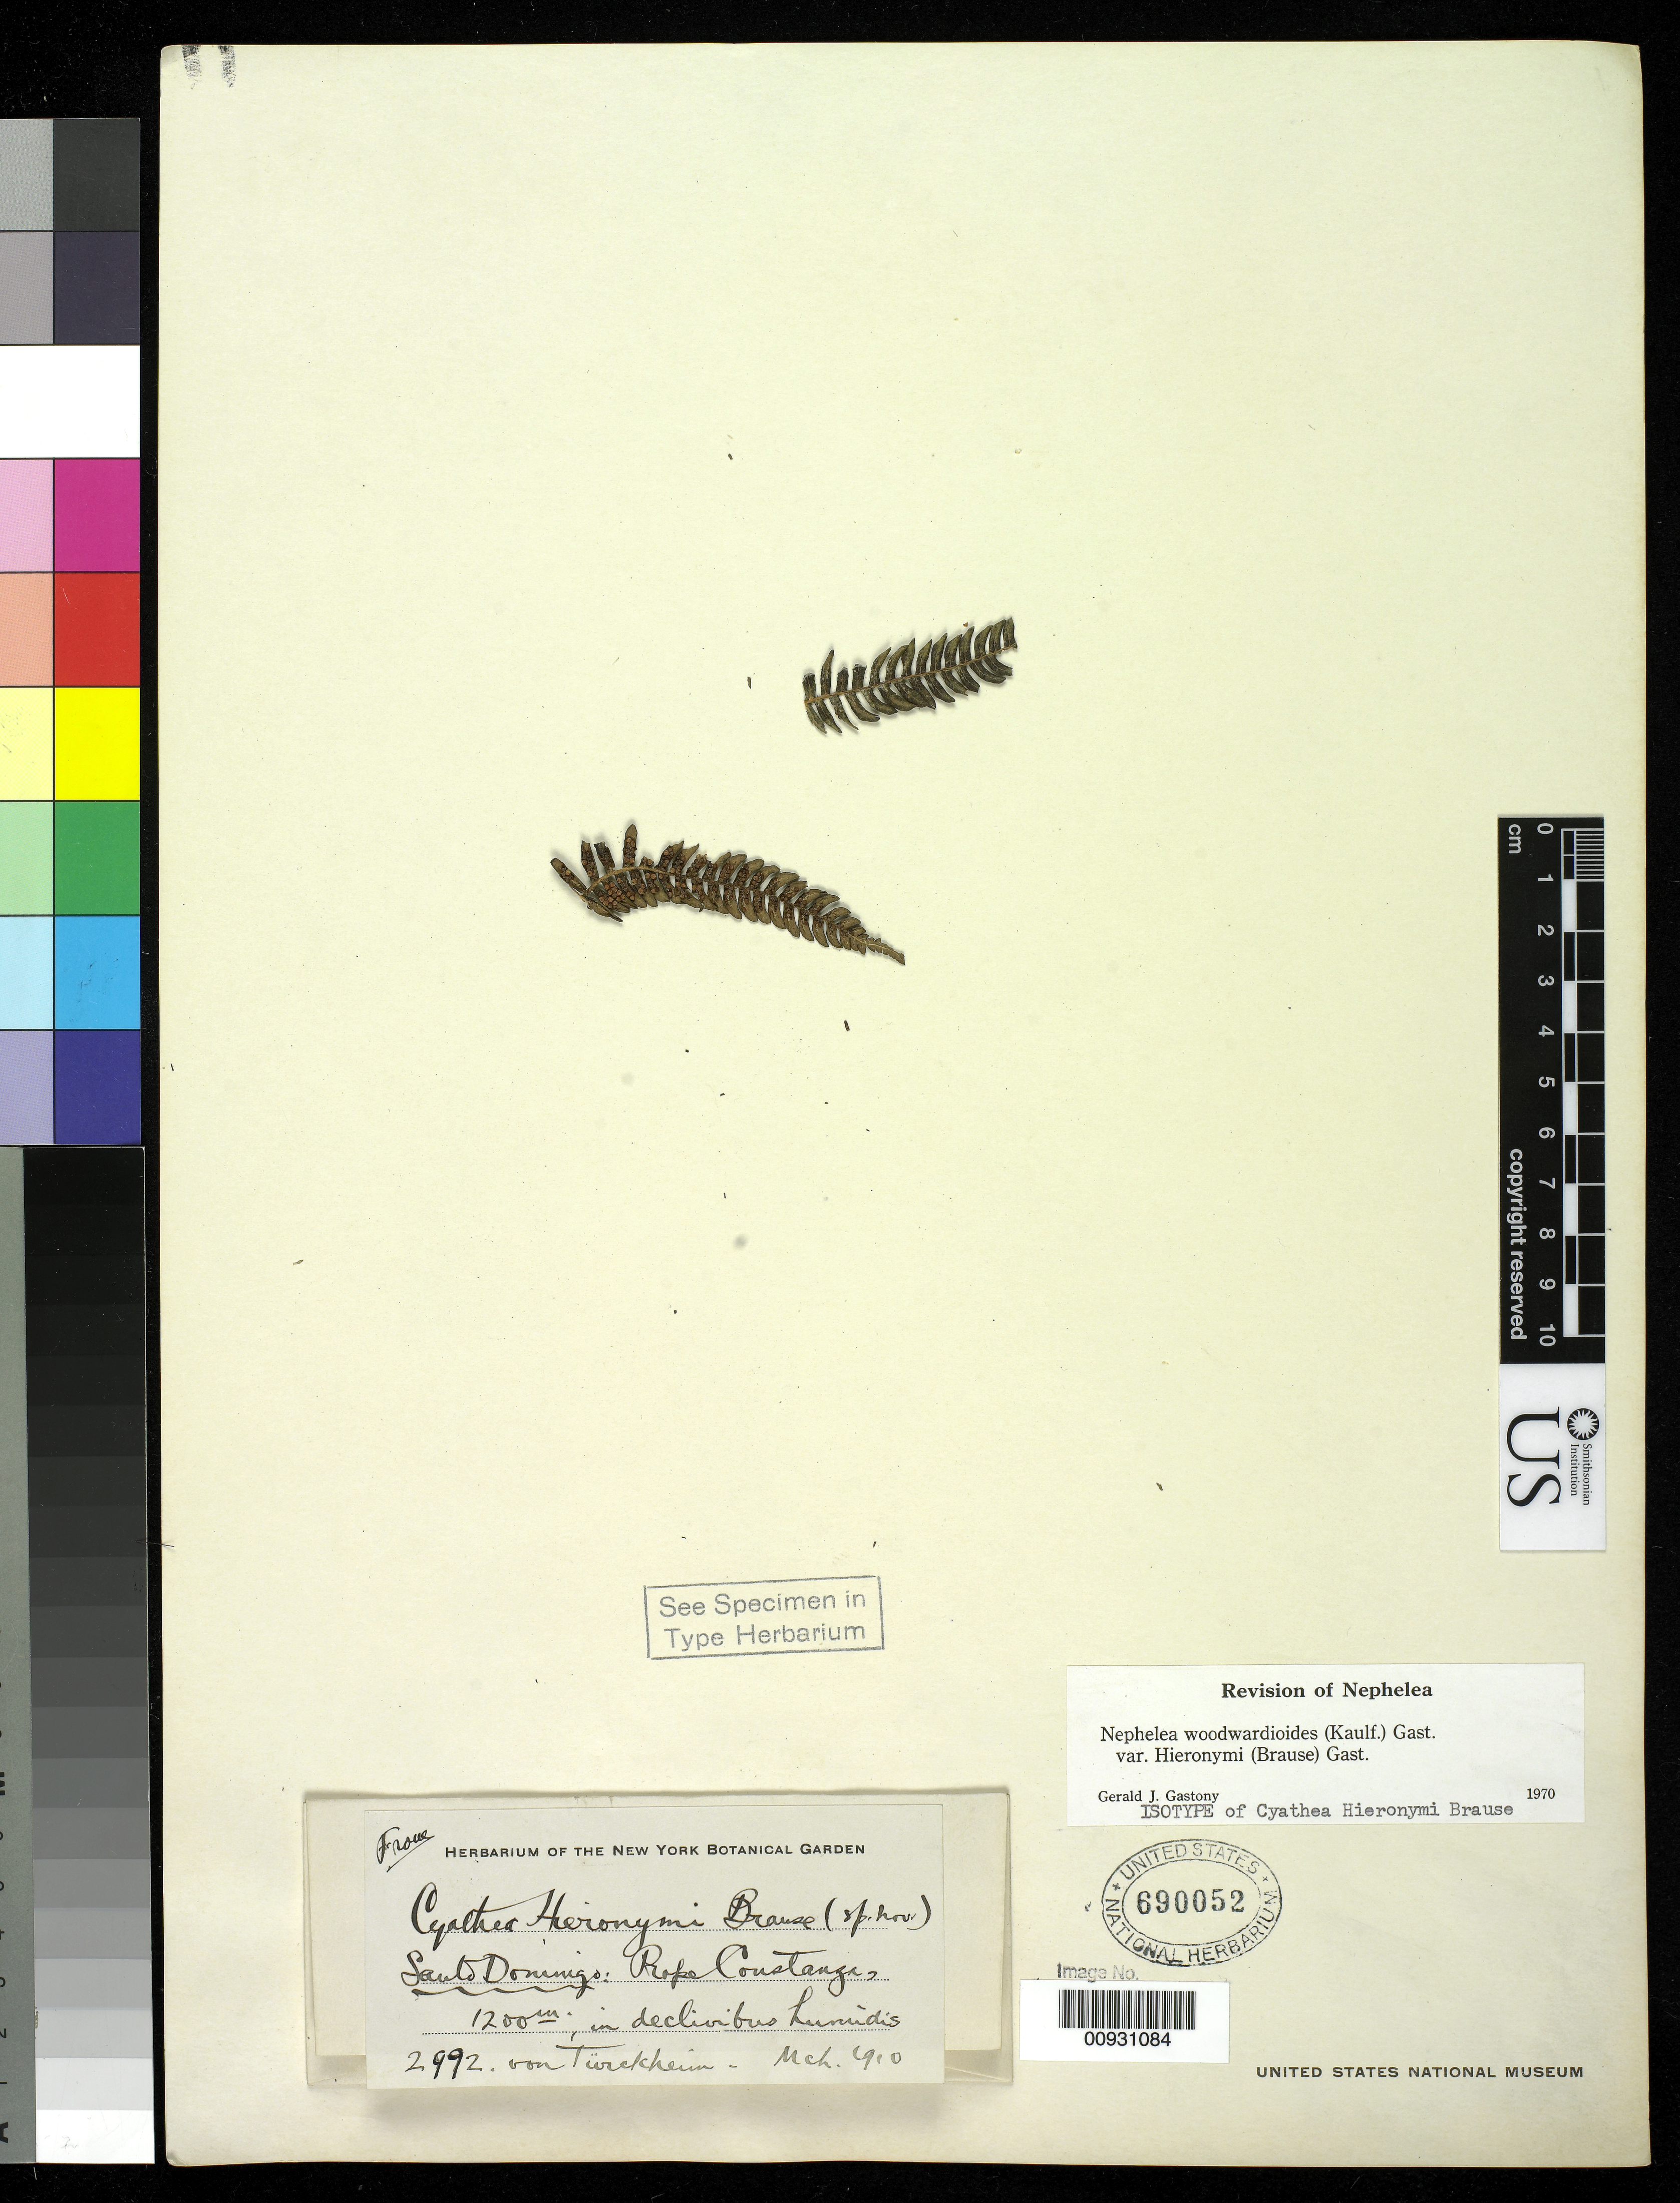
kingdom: Plantae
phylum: Tracheophyta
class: Polypodiopsida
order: Cyatheales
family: Cyatheaceae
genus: Cyathea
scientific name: Cyathea hieronymi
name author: Brause in Urb.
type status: Isotype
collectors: H. von Türckheim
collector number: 2992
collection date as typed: Mar 1910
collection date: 1910-03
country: Dominican Republic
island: Hispaniola Island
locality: Prope Constanza.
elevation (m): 1200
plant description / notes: Fragmentary material of type specimen ex herb. NY.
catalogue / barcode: US 690052